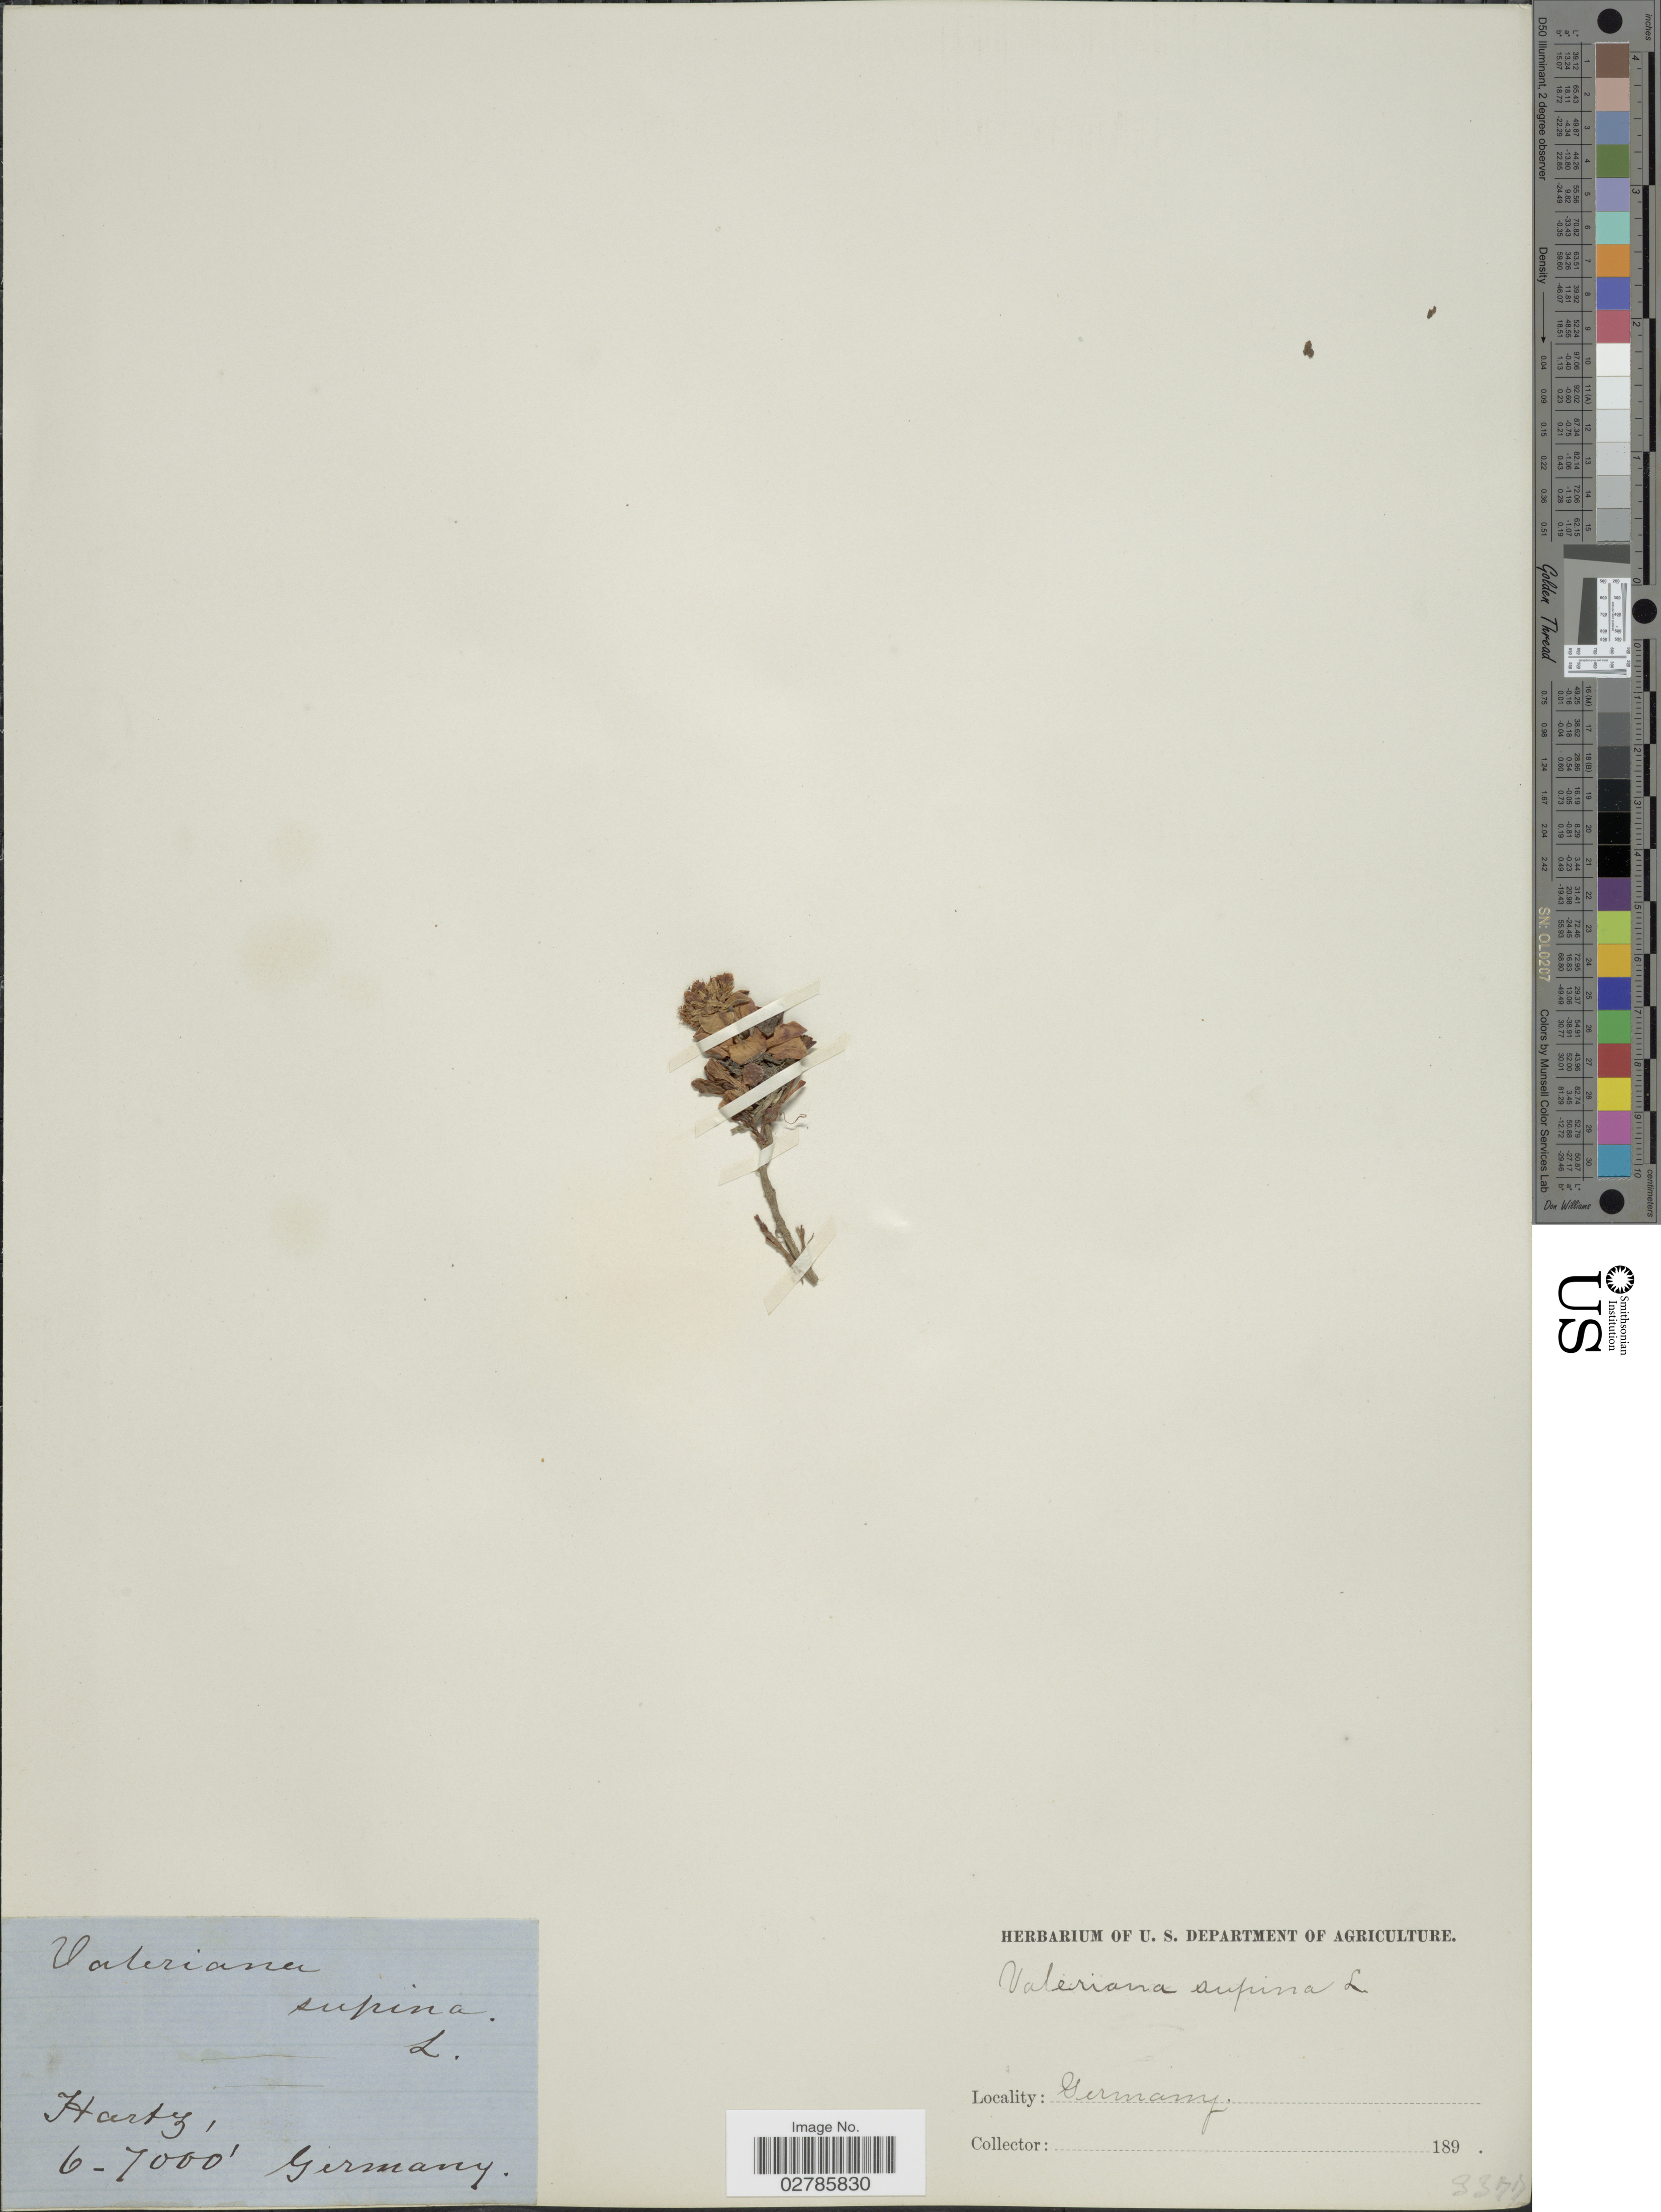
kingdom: Plantae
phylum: Tracheophyta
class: Magnoliopsida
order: Dipsacales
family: Caprifoliaceae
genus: Valeriana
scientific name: Valeriana supina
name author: Ard.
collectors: -. Hartz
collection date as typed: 189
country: Germany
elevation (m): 1829